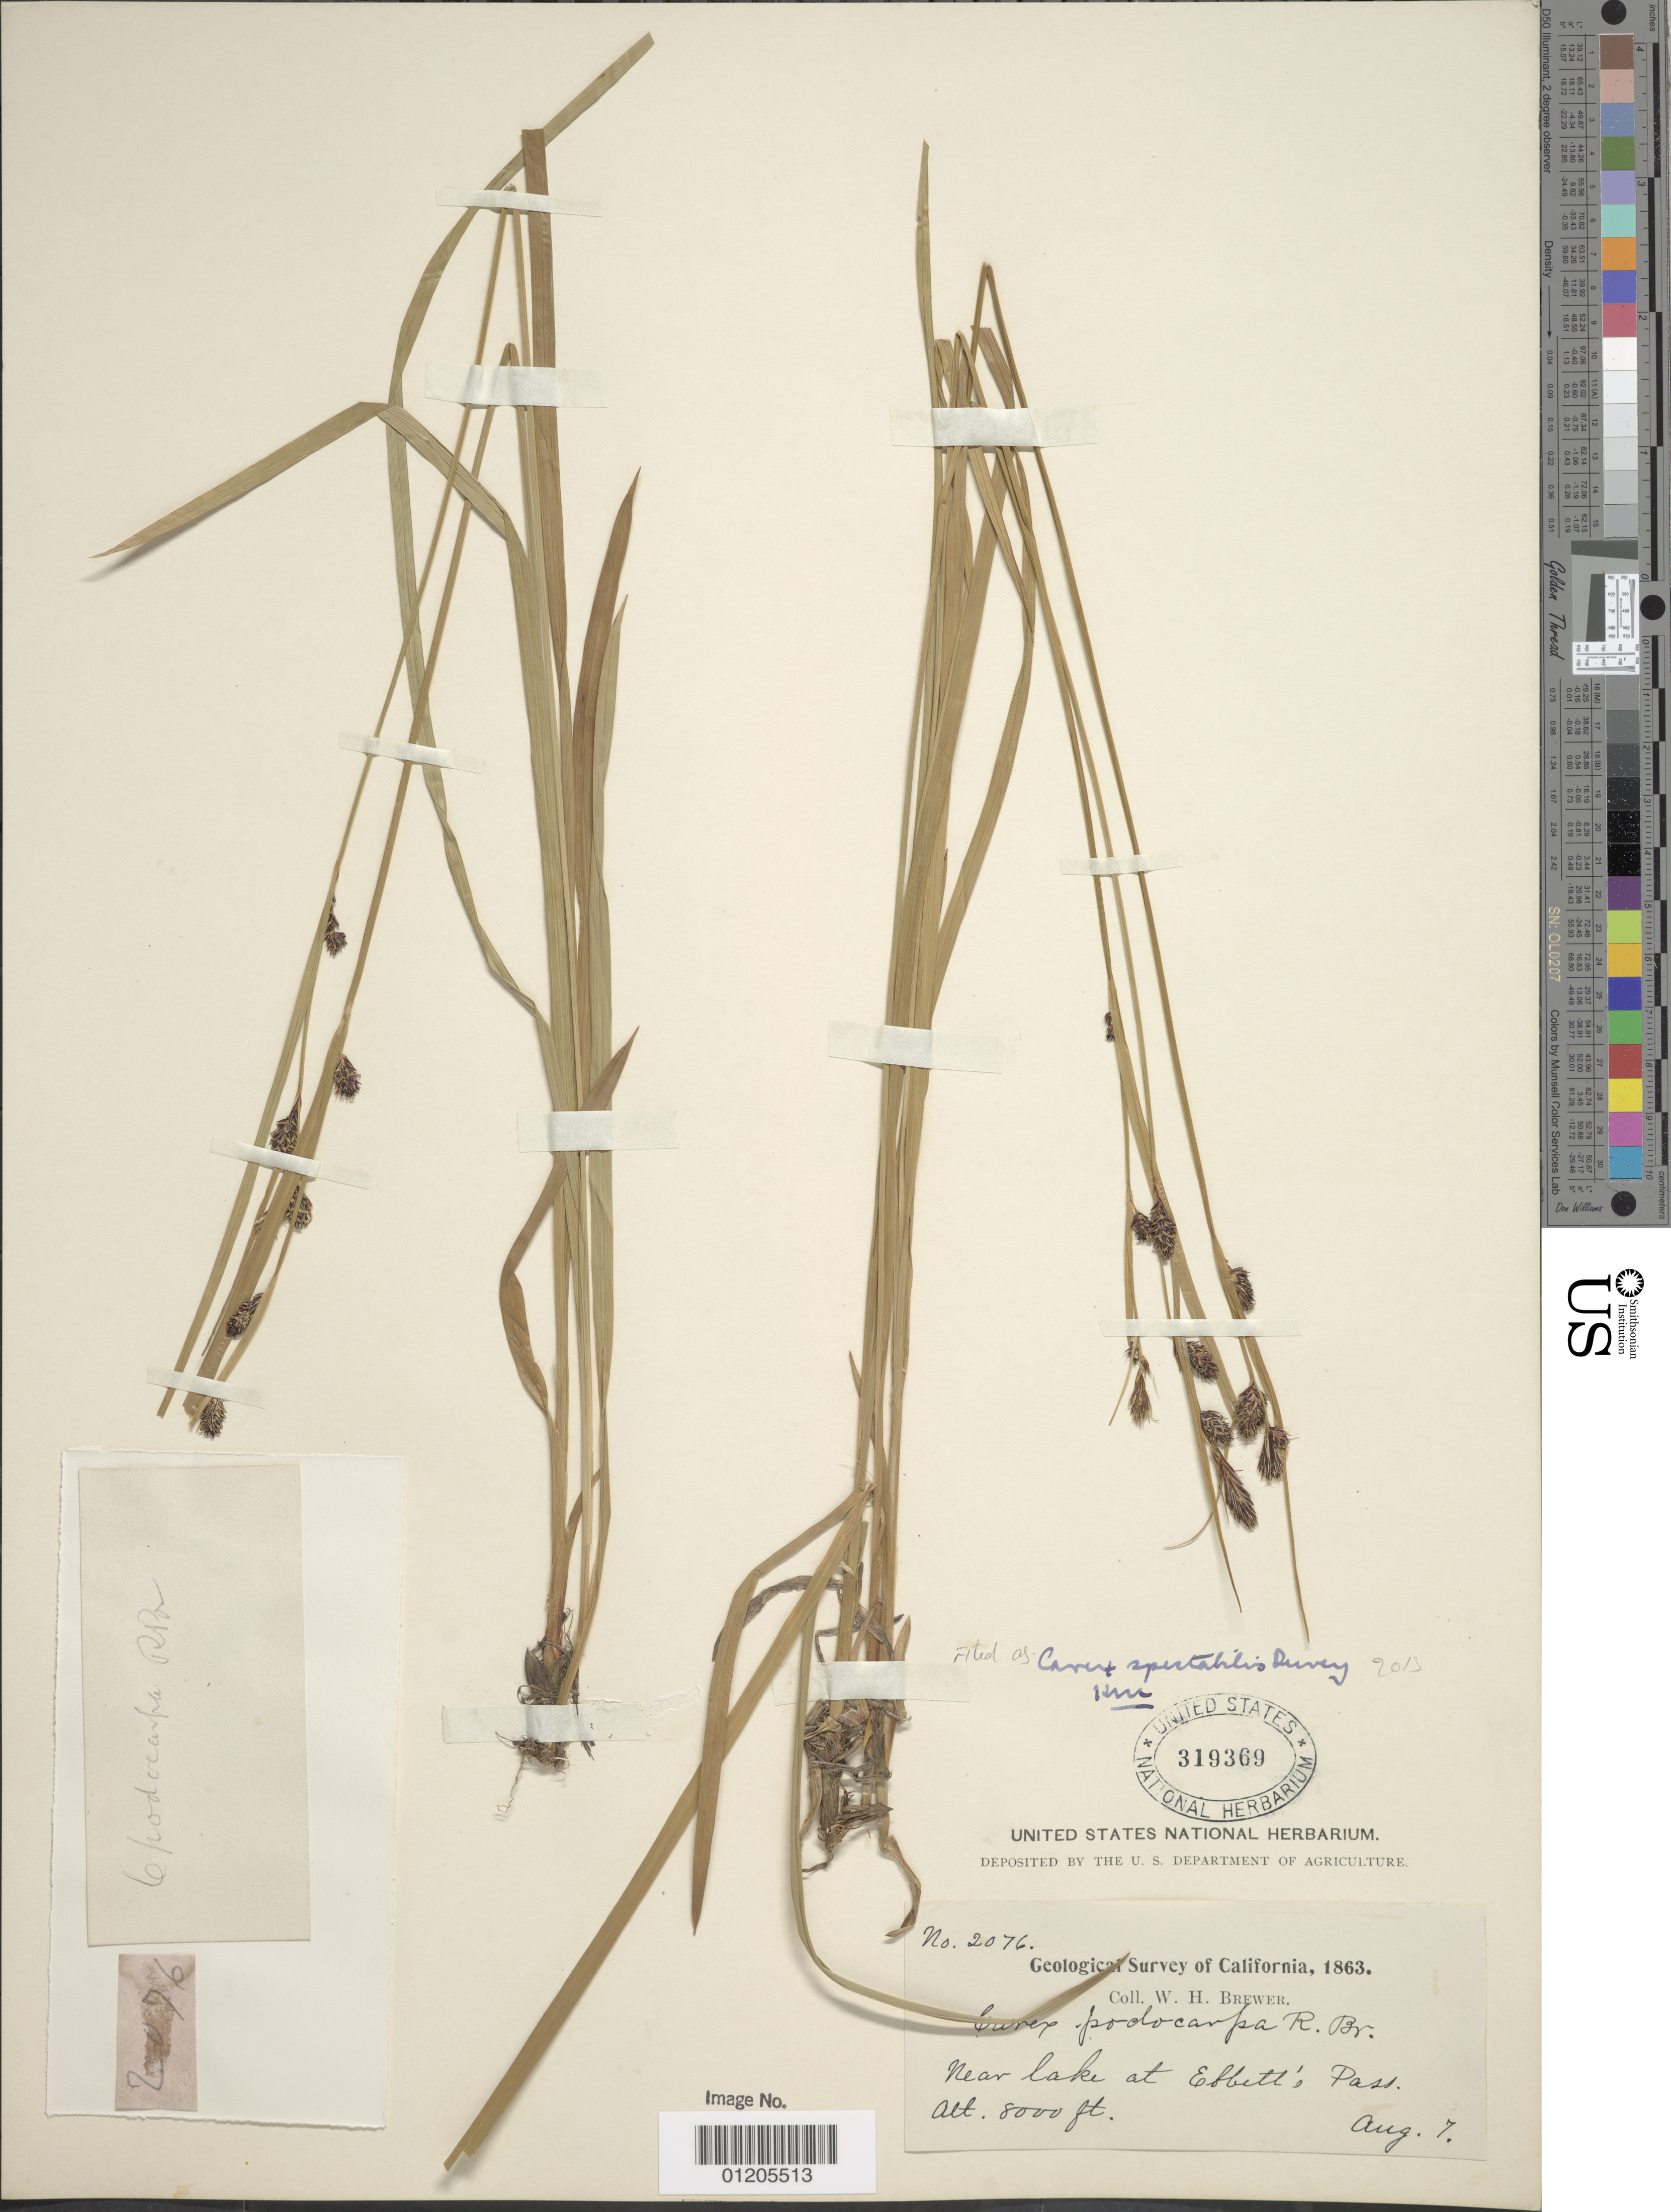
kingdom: Plantae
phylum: Tracheophyta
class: Liliopsida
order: Poales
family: Cyperaceae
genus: Carex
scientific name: Carex spectabilis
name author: Dewey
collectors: W. H. Brewer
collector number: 2076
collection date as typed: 07 Aug 1863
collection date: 1863-08-07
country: United States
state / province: California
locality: Near lake at Ebbett's Pass.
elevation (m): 2438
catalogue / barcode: US 319369